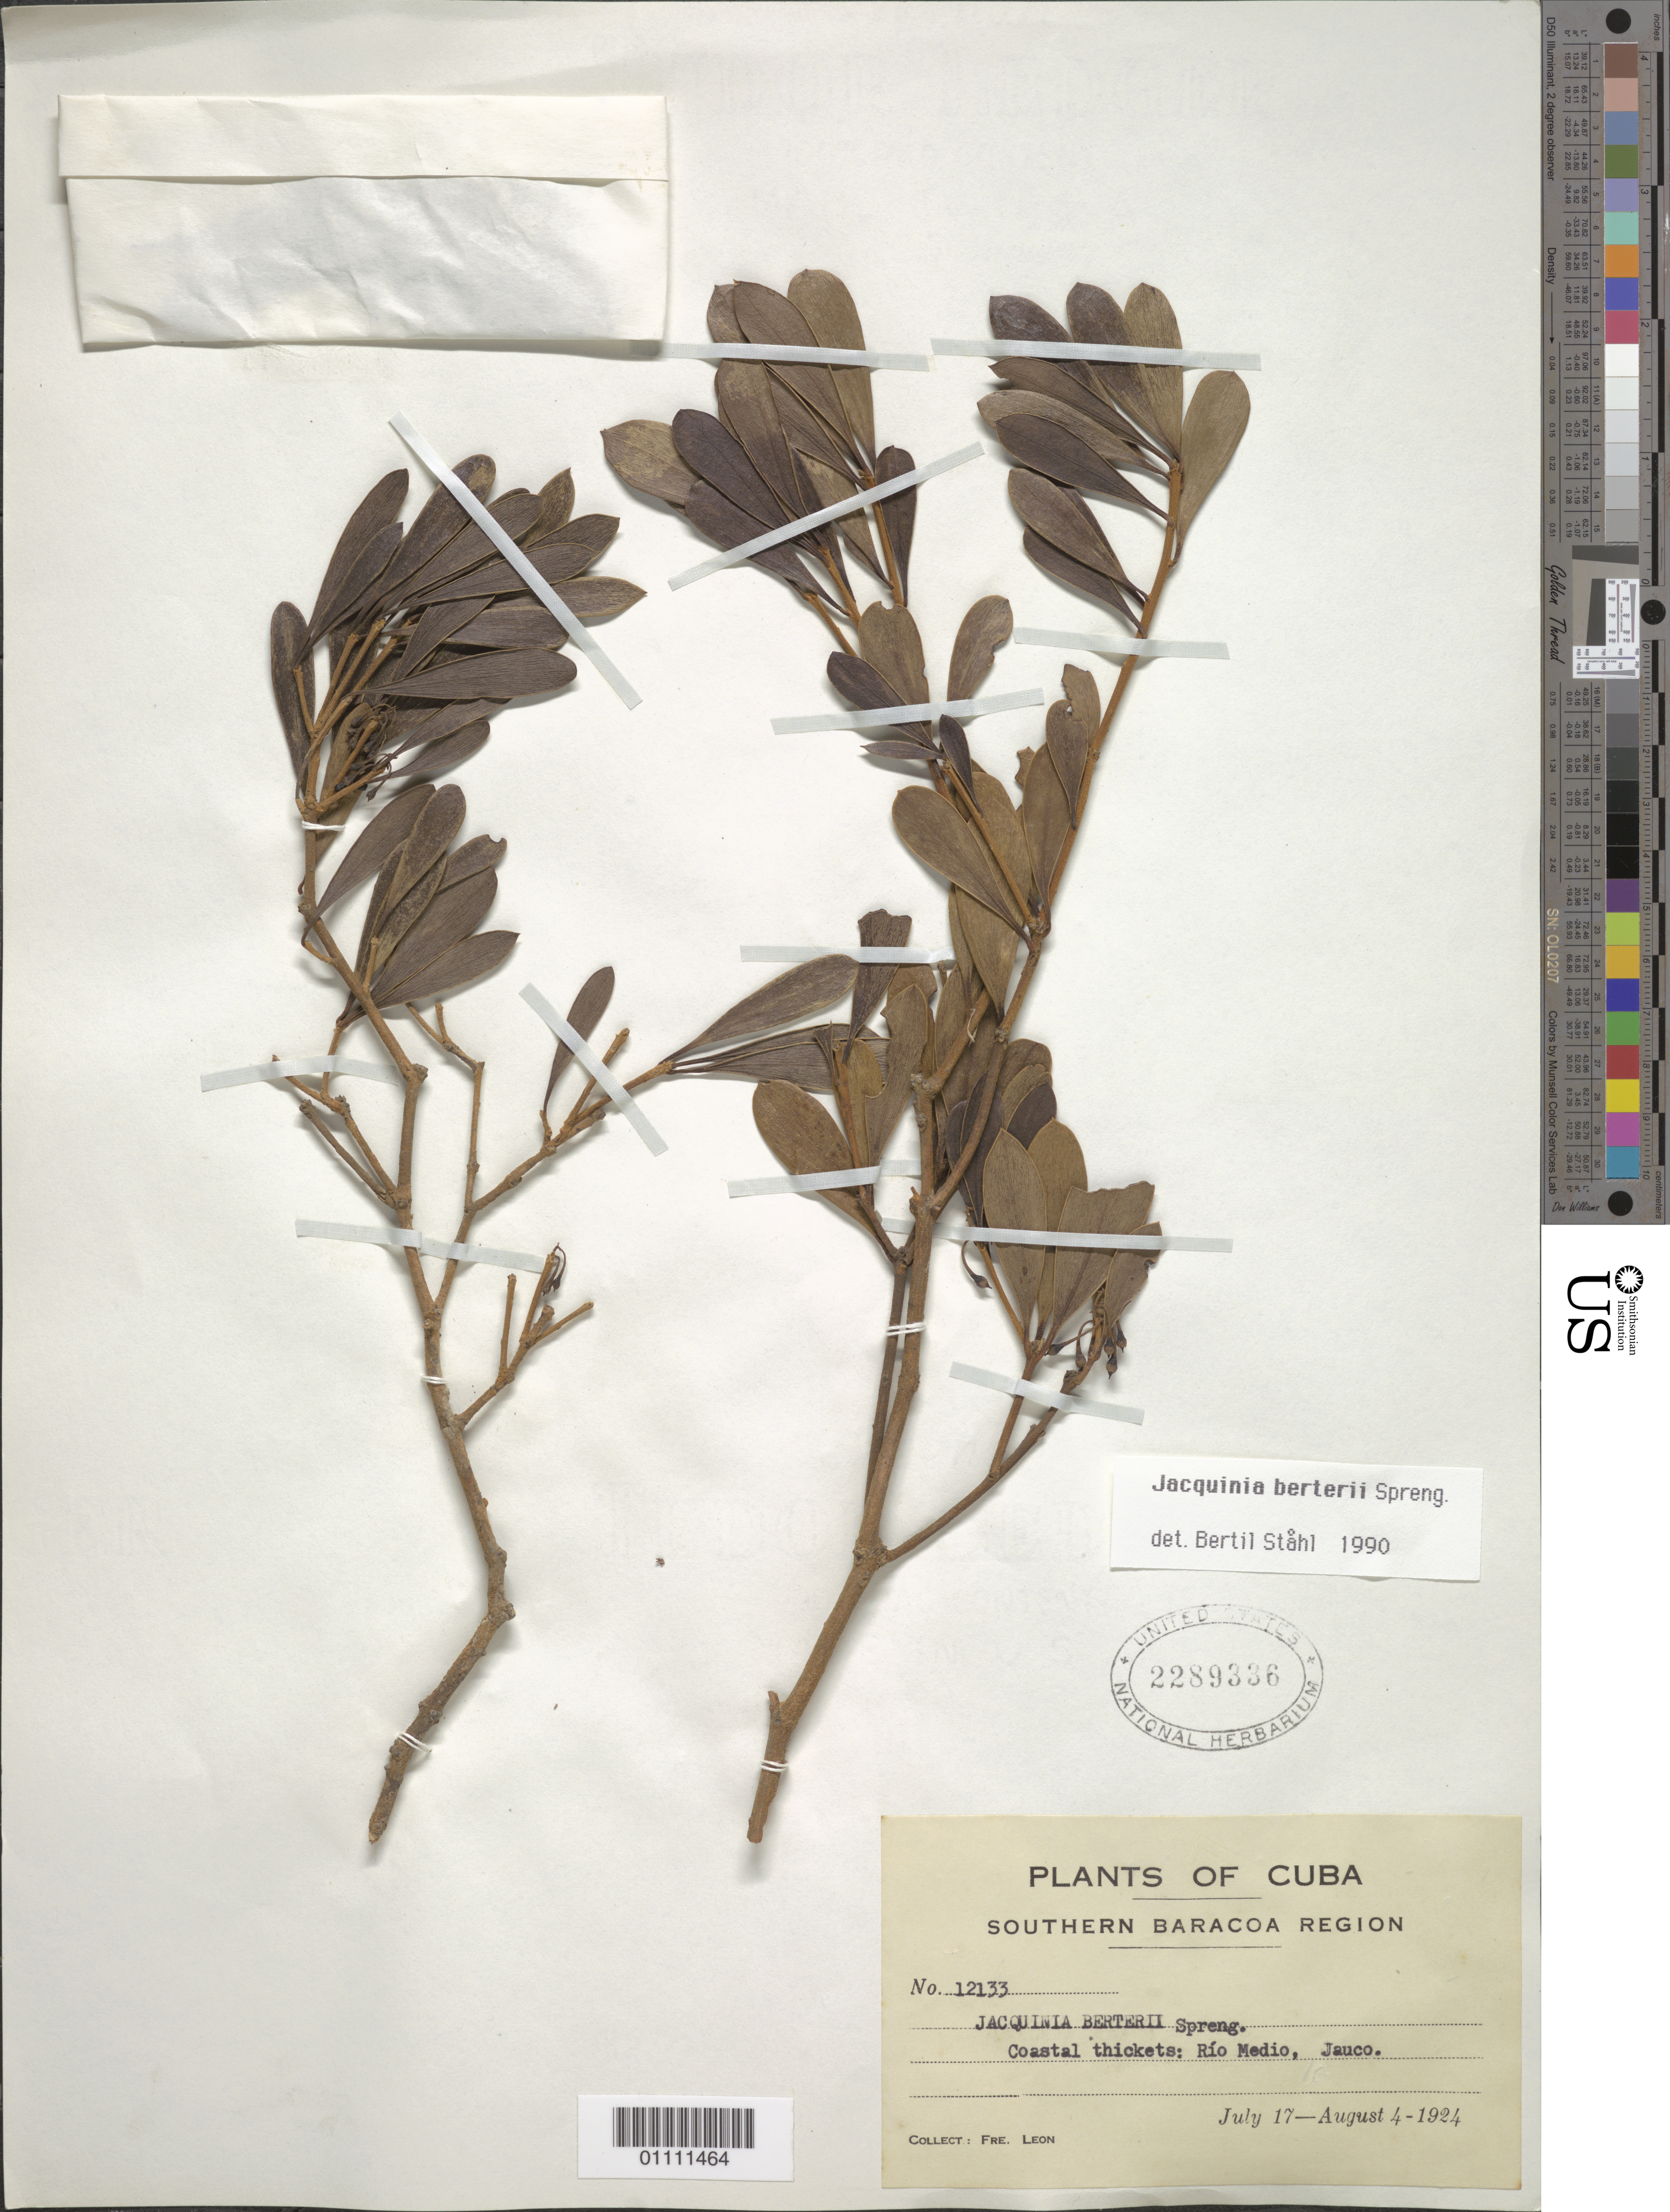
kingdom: Plantae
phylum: Tracheophyta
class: Magnoliopsida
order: Ericales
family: Primulaceae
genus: Jacquinia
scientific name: Jacquinia berteroi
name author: Spreng.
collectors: Bro. León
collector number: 12133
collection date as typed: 17 Jul 1924 to 04 Aug 1924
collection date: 1924-07-17/1924-08-04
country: Cuba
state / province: Guantánamo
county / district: Baracoa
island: Cuba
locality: Southern Baracoa region Coastal thickets: Rio Medio, Jauco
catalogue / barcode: US 2289336